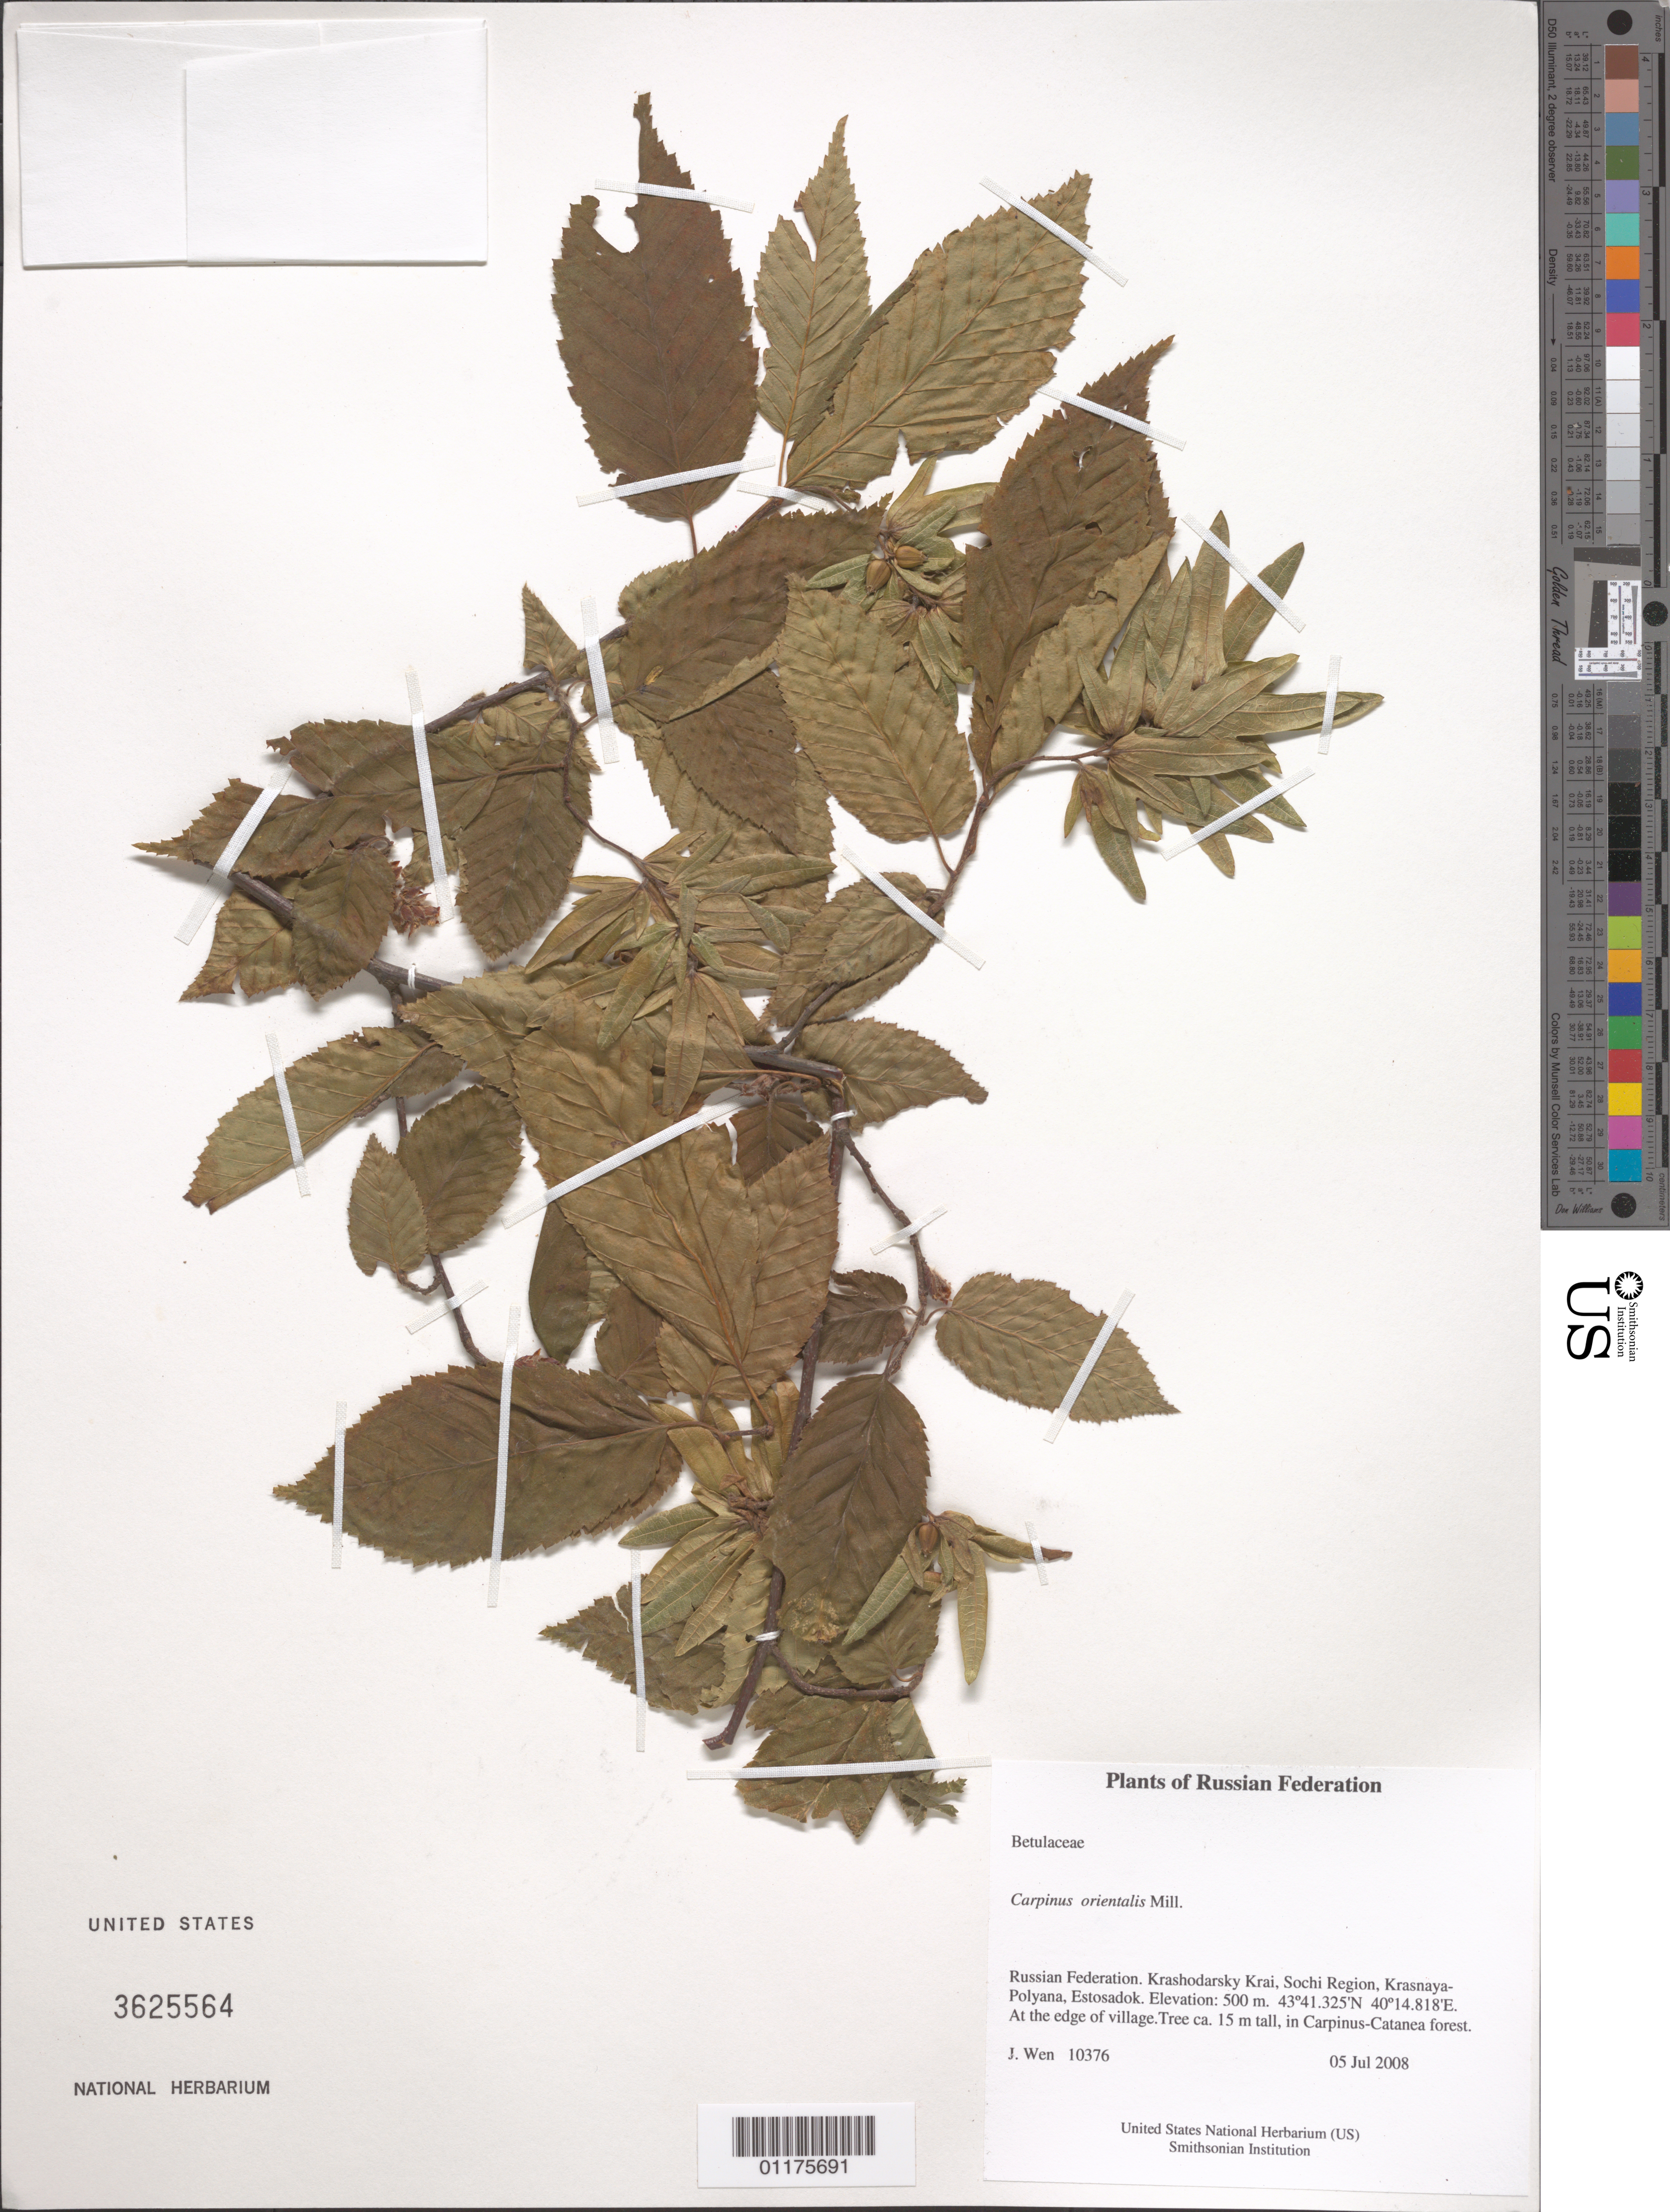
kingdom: Plantae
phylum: Tracheophyta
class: Magnoliopsida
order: Fagales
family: Betulaceae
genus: Carpinus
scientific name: Carpinus orientalis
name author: Mill.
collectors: J. Wen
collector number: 10376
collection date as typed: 05 Jul 2008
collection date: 2008-07-05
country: Russian Federation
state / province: Krasnodar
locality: Krashodarsky Krai, Sochi Region, Krasnaya-Polyana, Estosadok.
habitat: At the edge of village, in Carpinus-Catanea forest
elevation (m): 500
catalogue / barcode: US 3625564